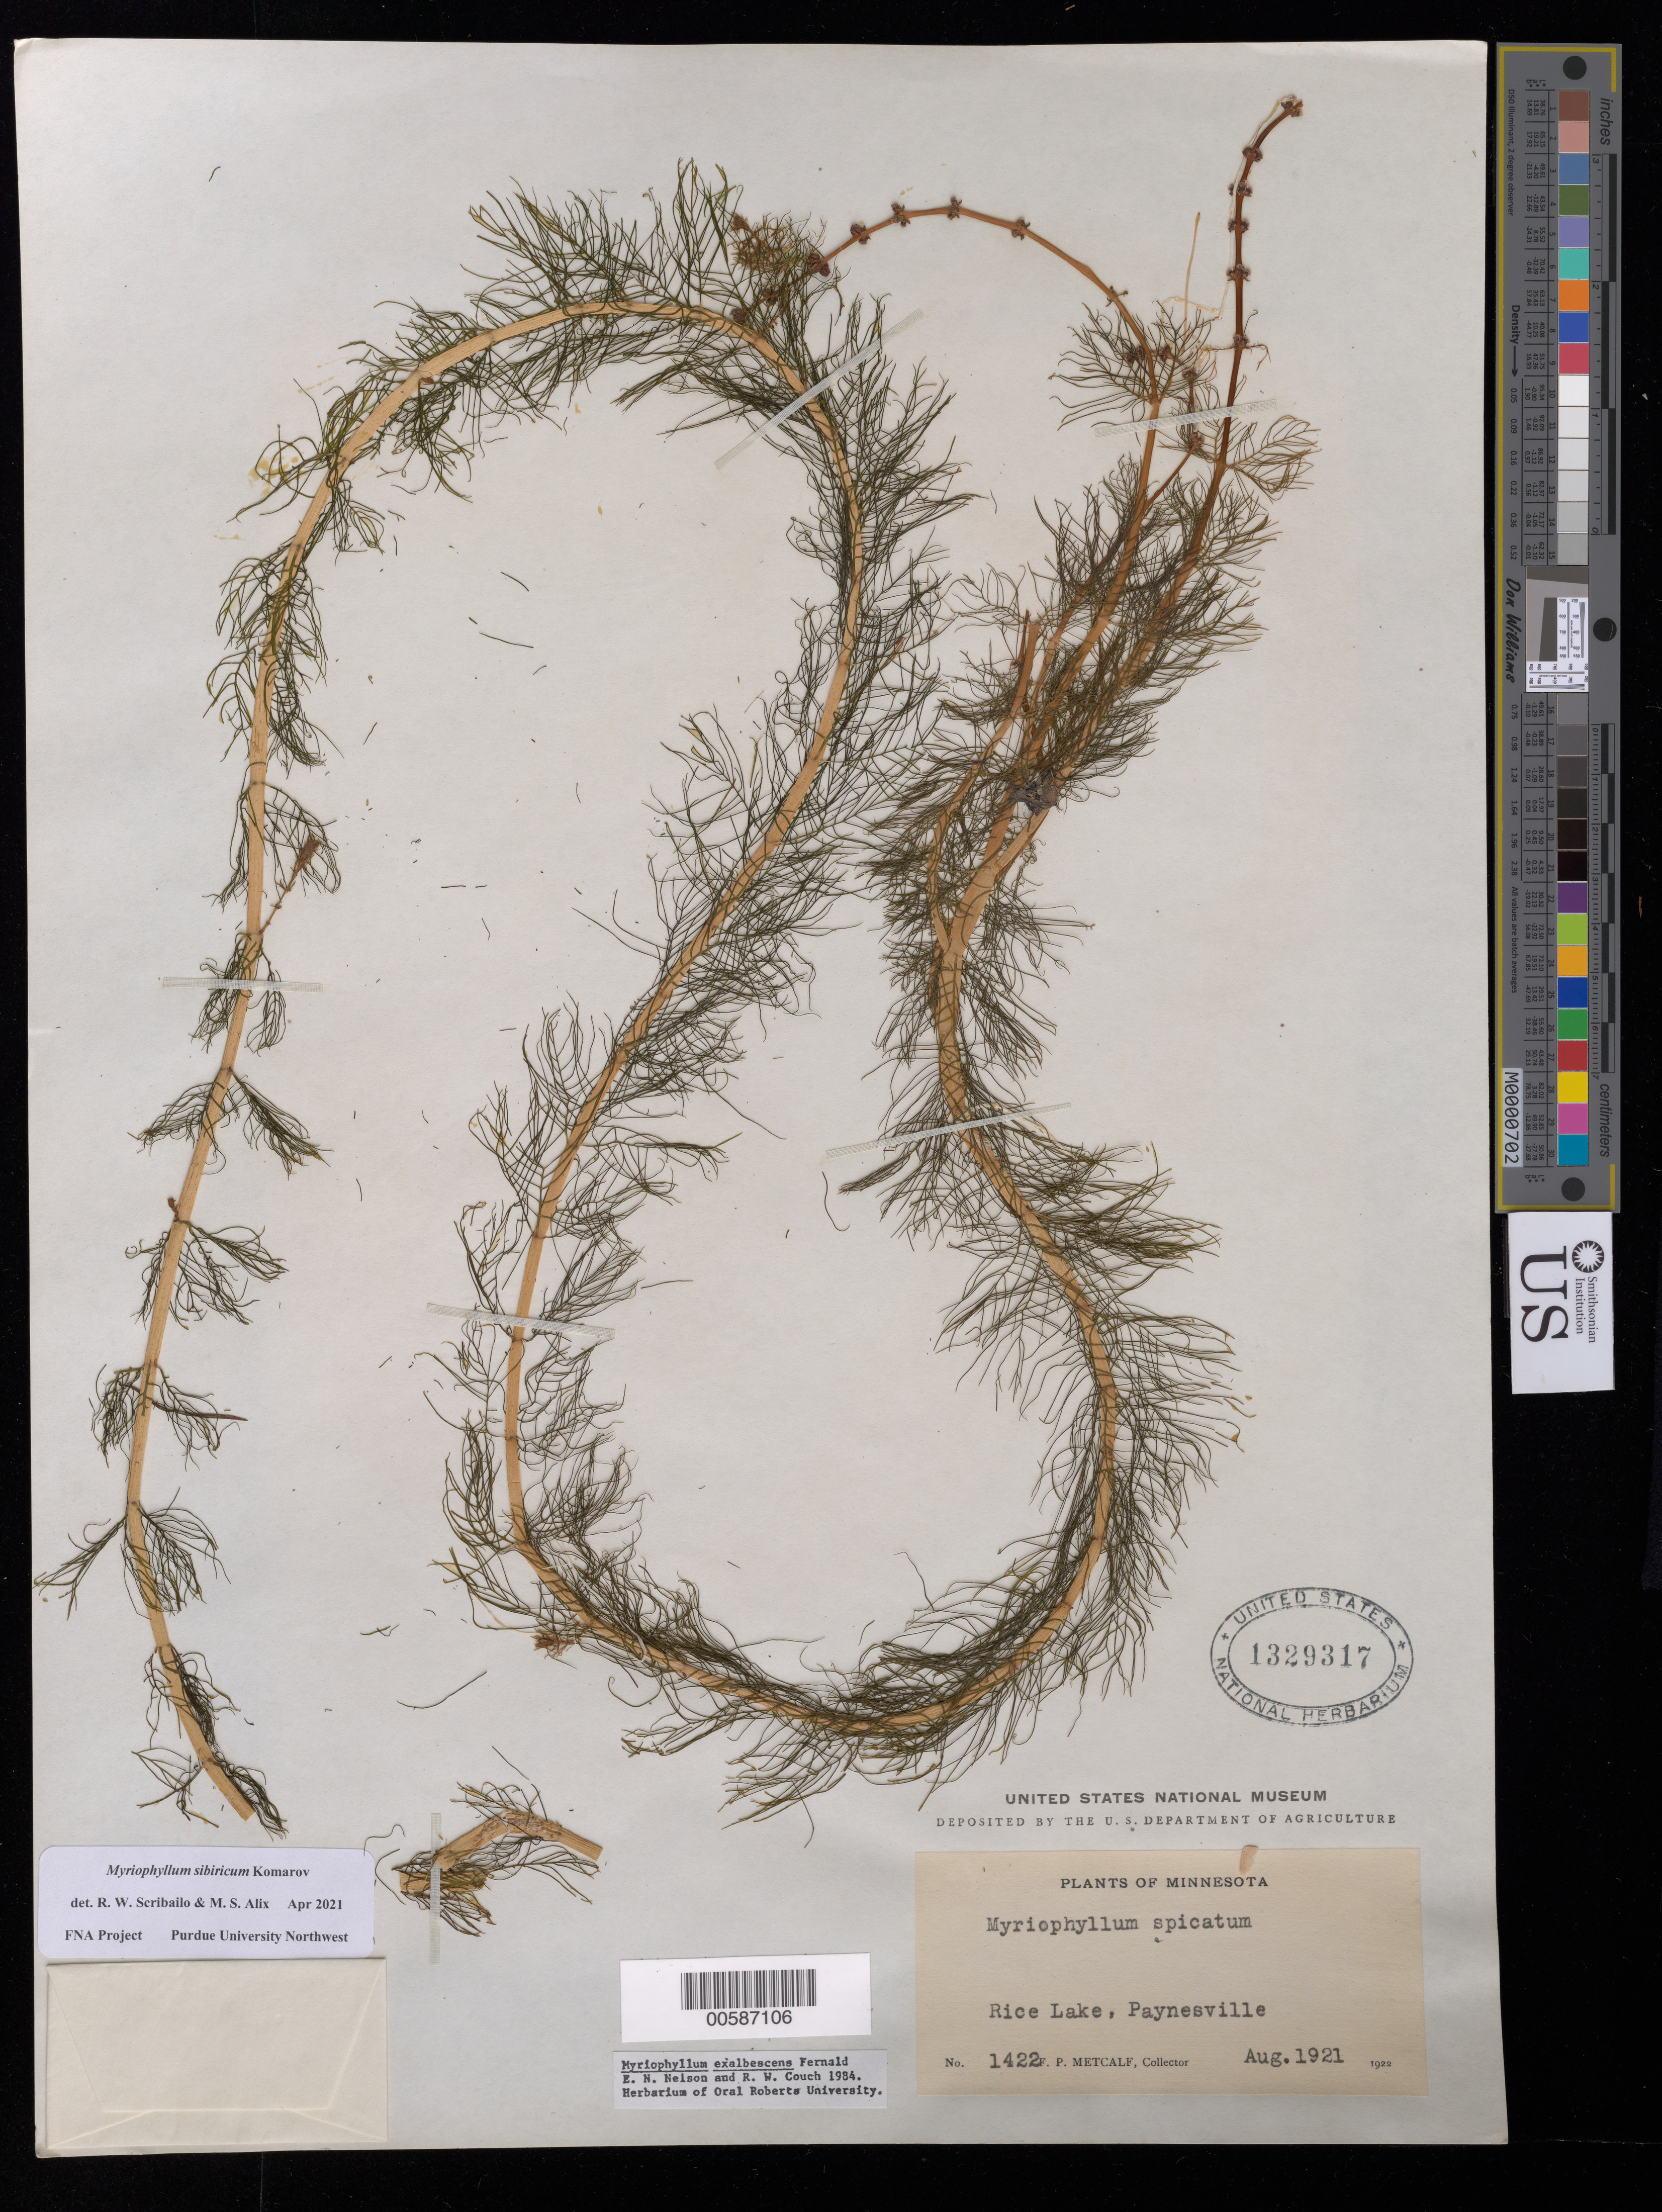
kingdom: Plantae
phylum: Tracheophyta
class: Magnoliopsida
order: Saxifragales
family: Haloragaceae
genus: Myriophyllum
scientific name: Myriophyllum sibiricum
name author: Kom.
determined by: Scribailo, R. W.; Alix, M. S.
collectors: F. P. Metcalf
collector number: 1422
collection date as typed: Aug 1921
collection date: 1921-08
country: United States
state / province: Minnesota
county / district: Clearwater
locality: Rice Lake, Paynesville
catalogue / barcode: US 1329317